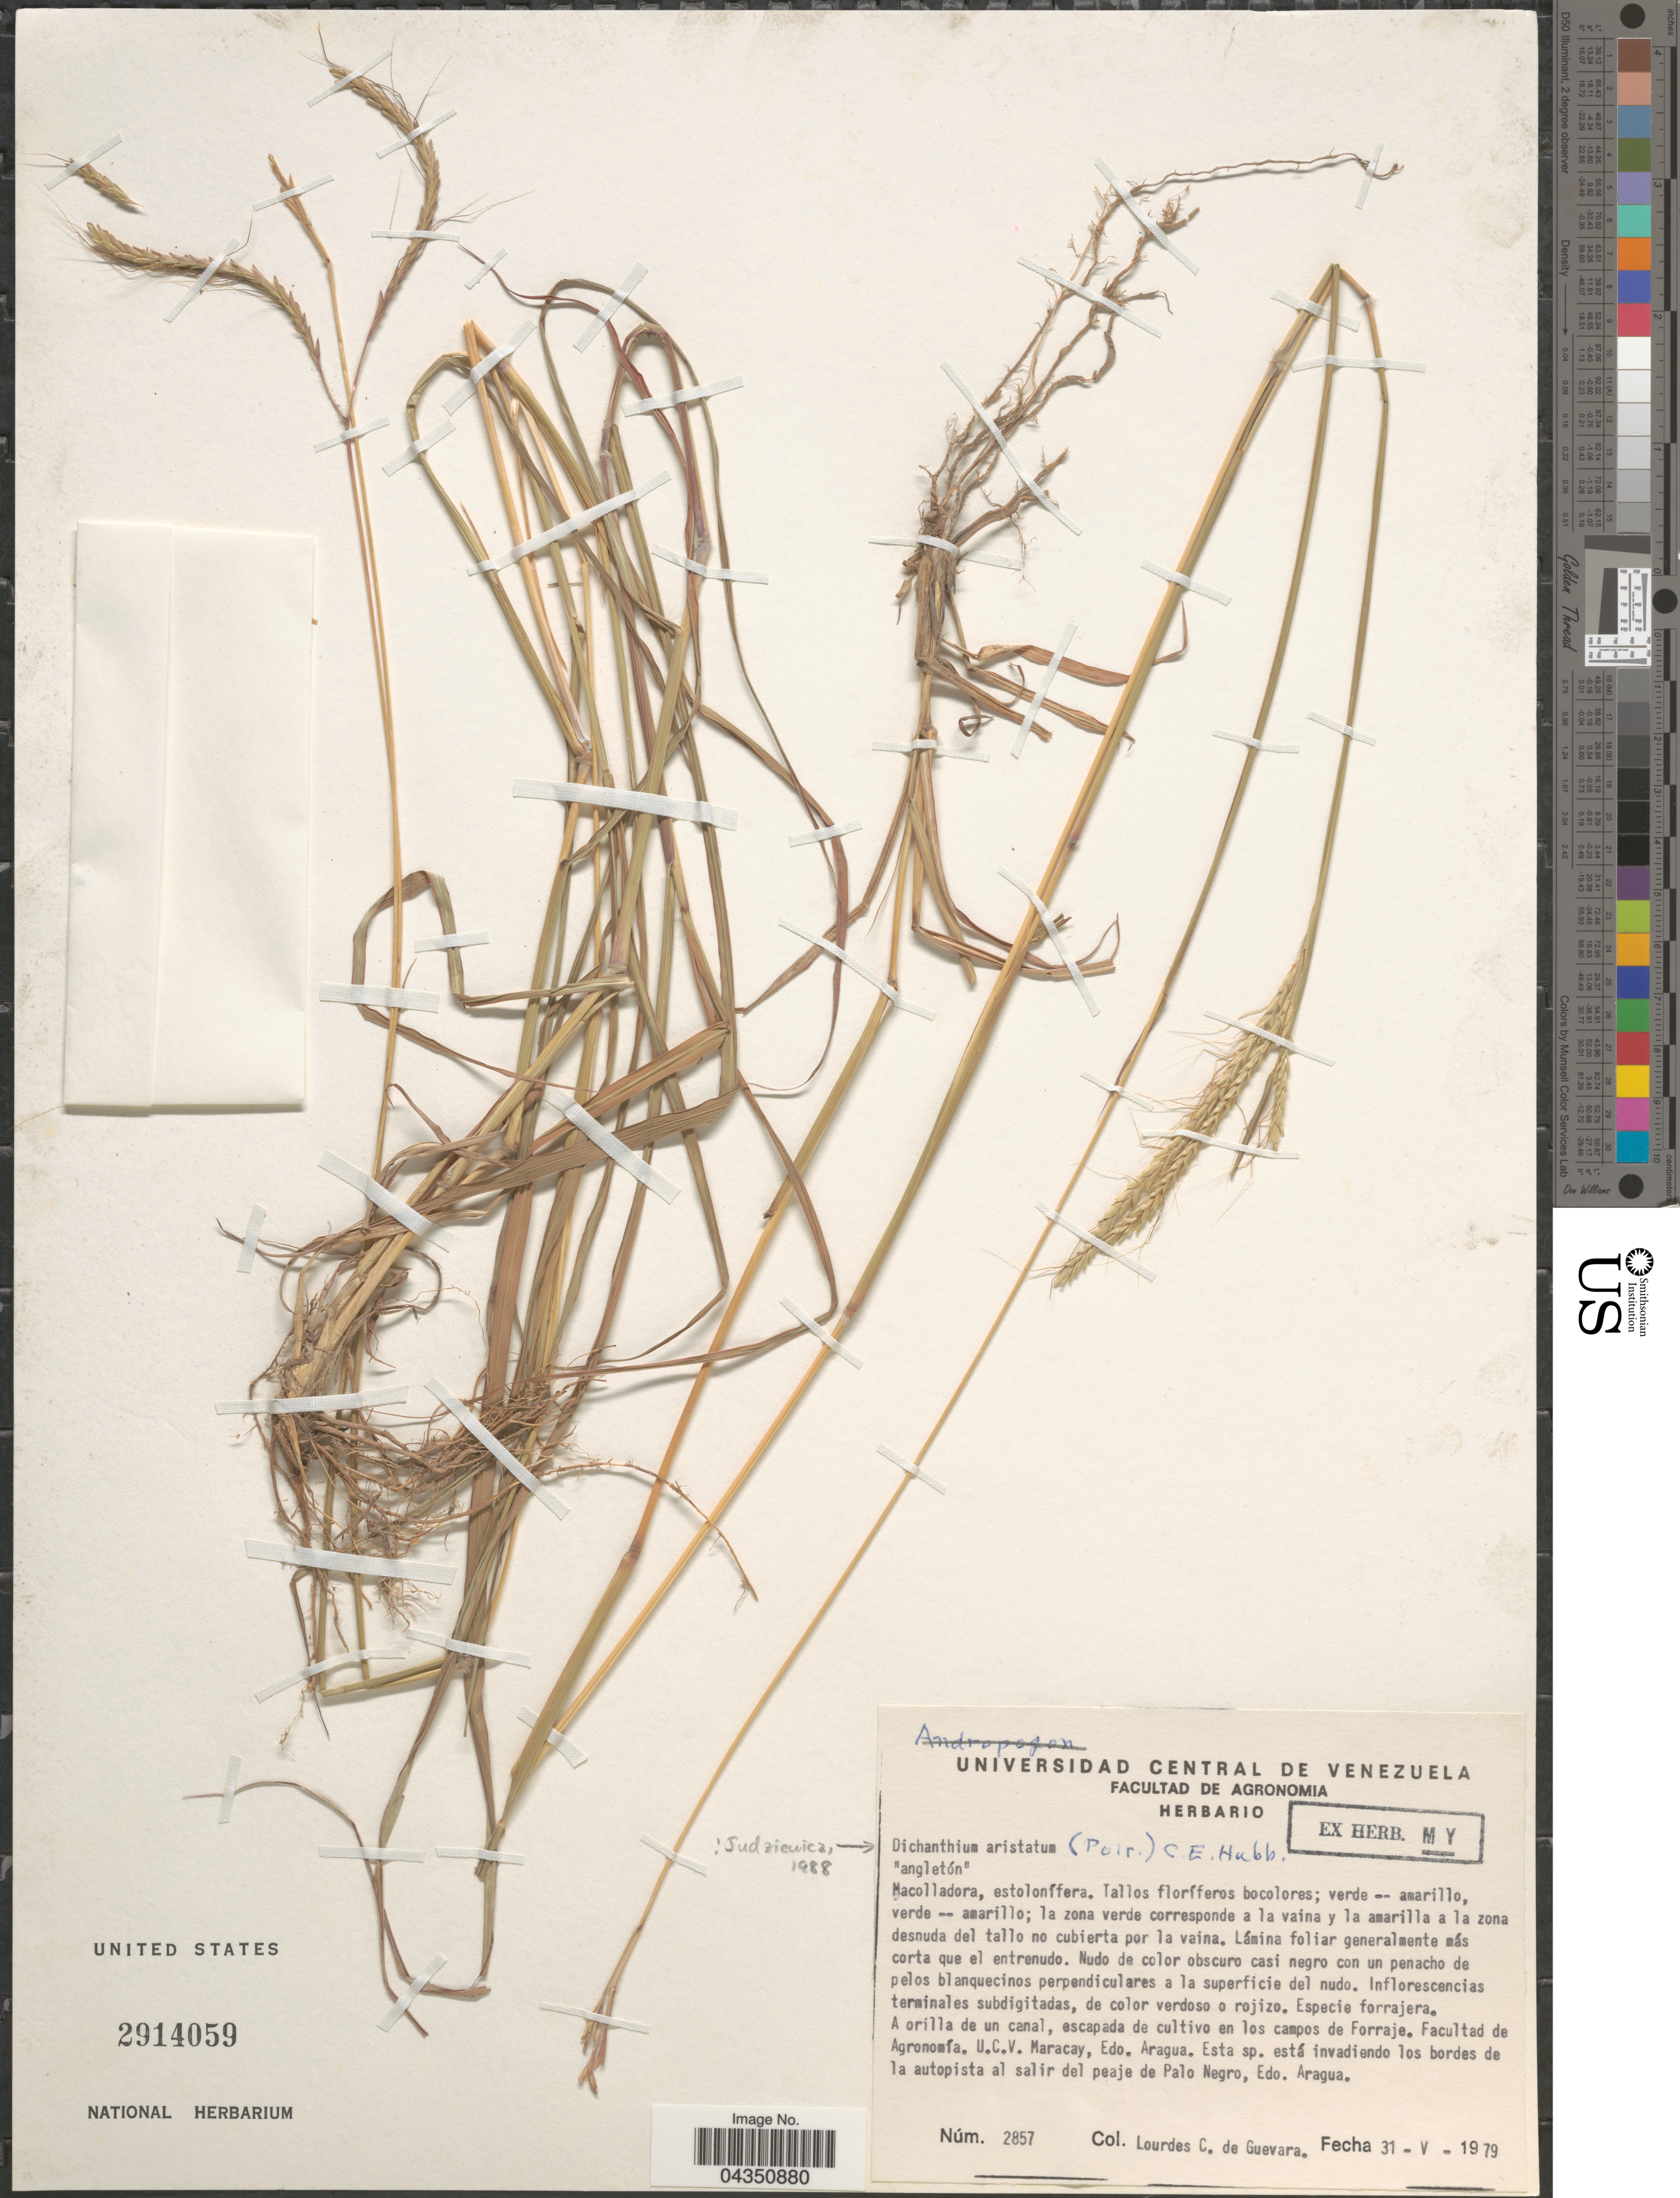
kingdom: Plantae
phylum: Tracheophyta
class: Liliopsida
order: Poales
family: Poaceae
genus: Dichanthium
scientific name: Dichanthium aristatum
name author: (Poir.) C.E. Hubb.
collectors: L. De Guevara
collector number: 2857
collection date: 1979-05-31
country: Venezuela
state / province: Aragua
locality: Facultad de Agronomía. U.C.V. Maracay. Esta sp. está invadiendo los bordes de la autopista al salir del peaje de Palo Negro.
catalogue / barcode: US 2914059